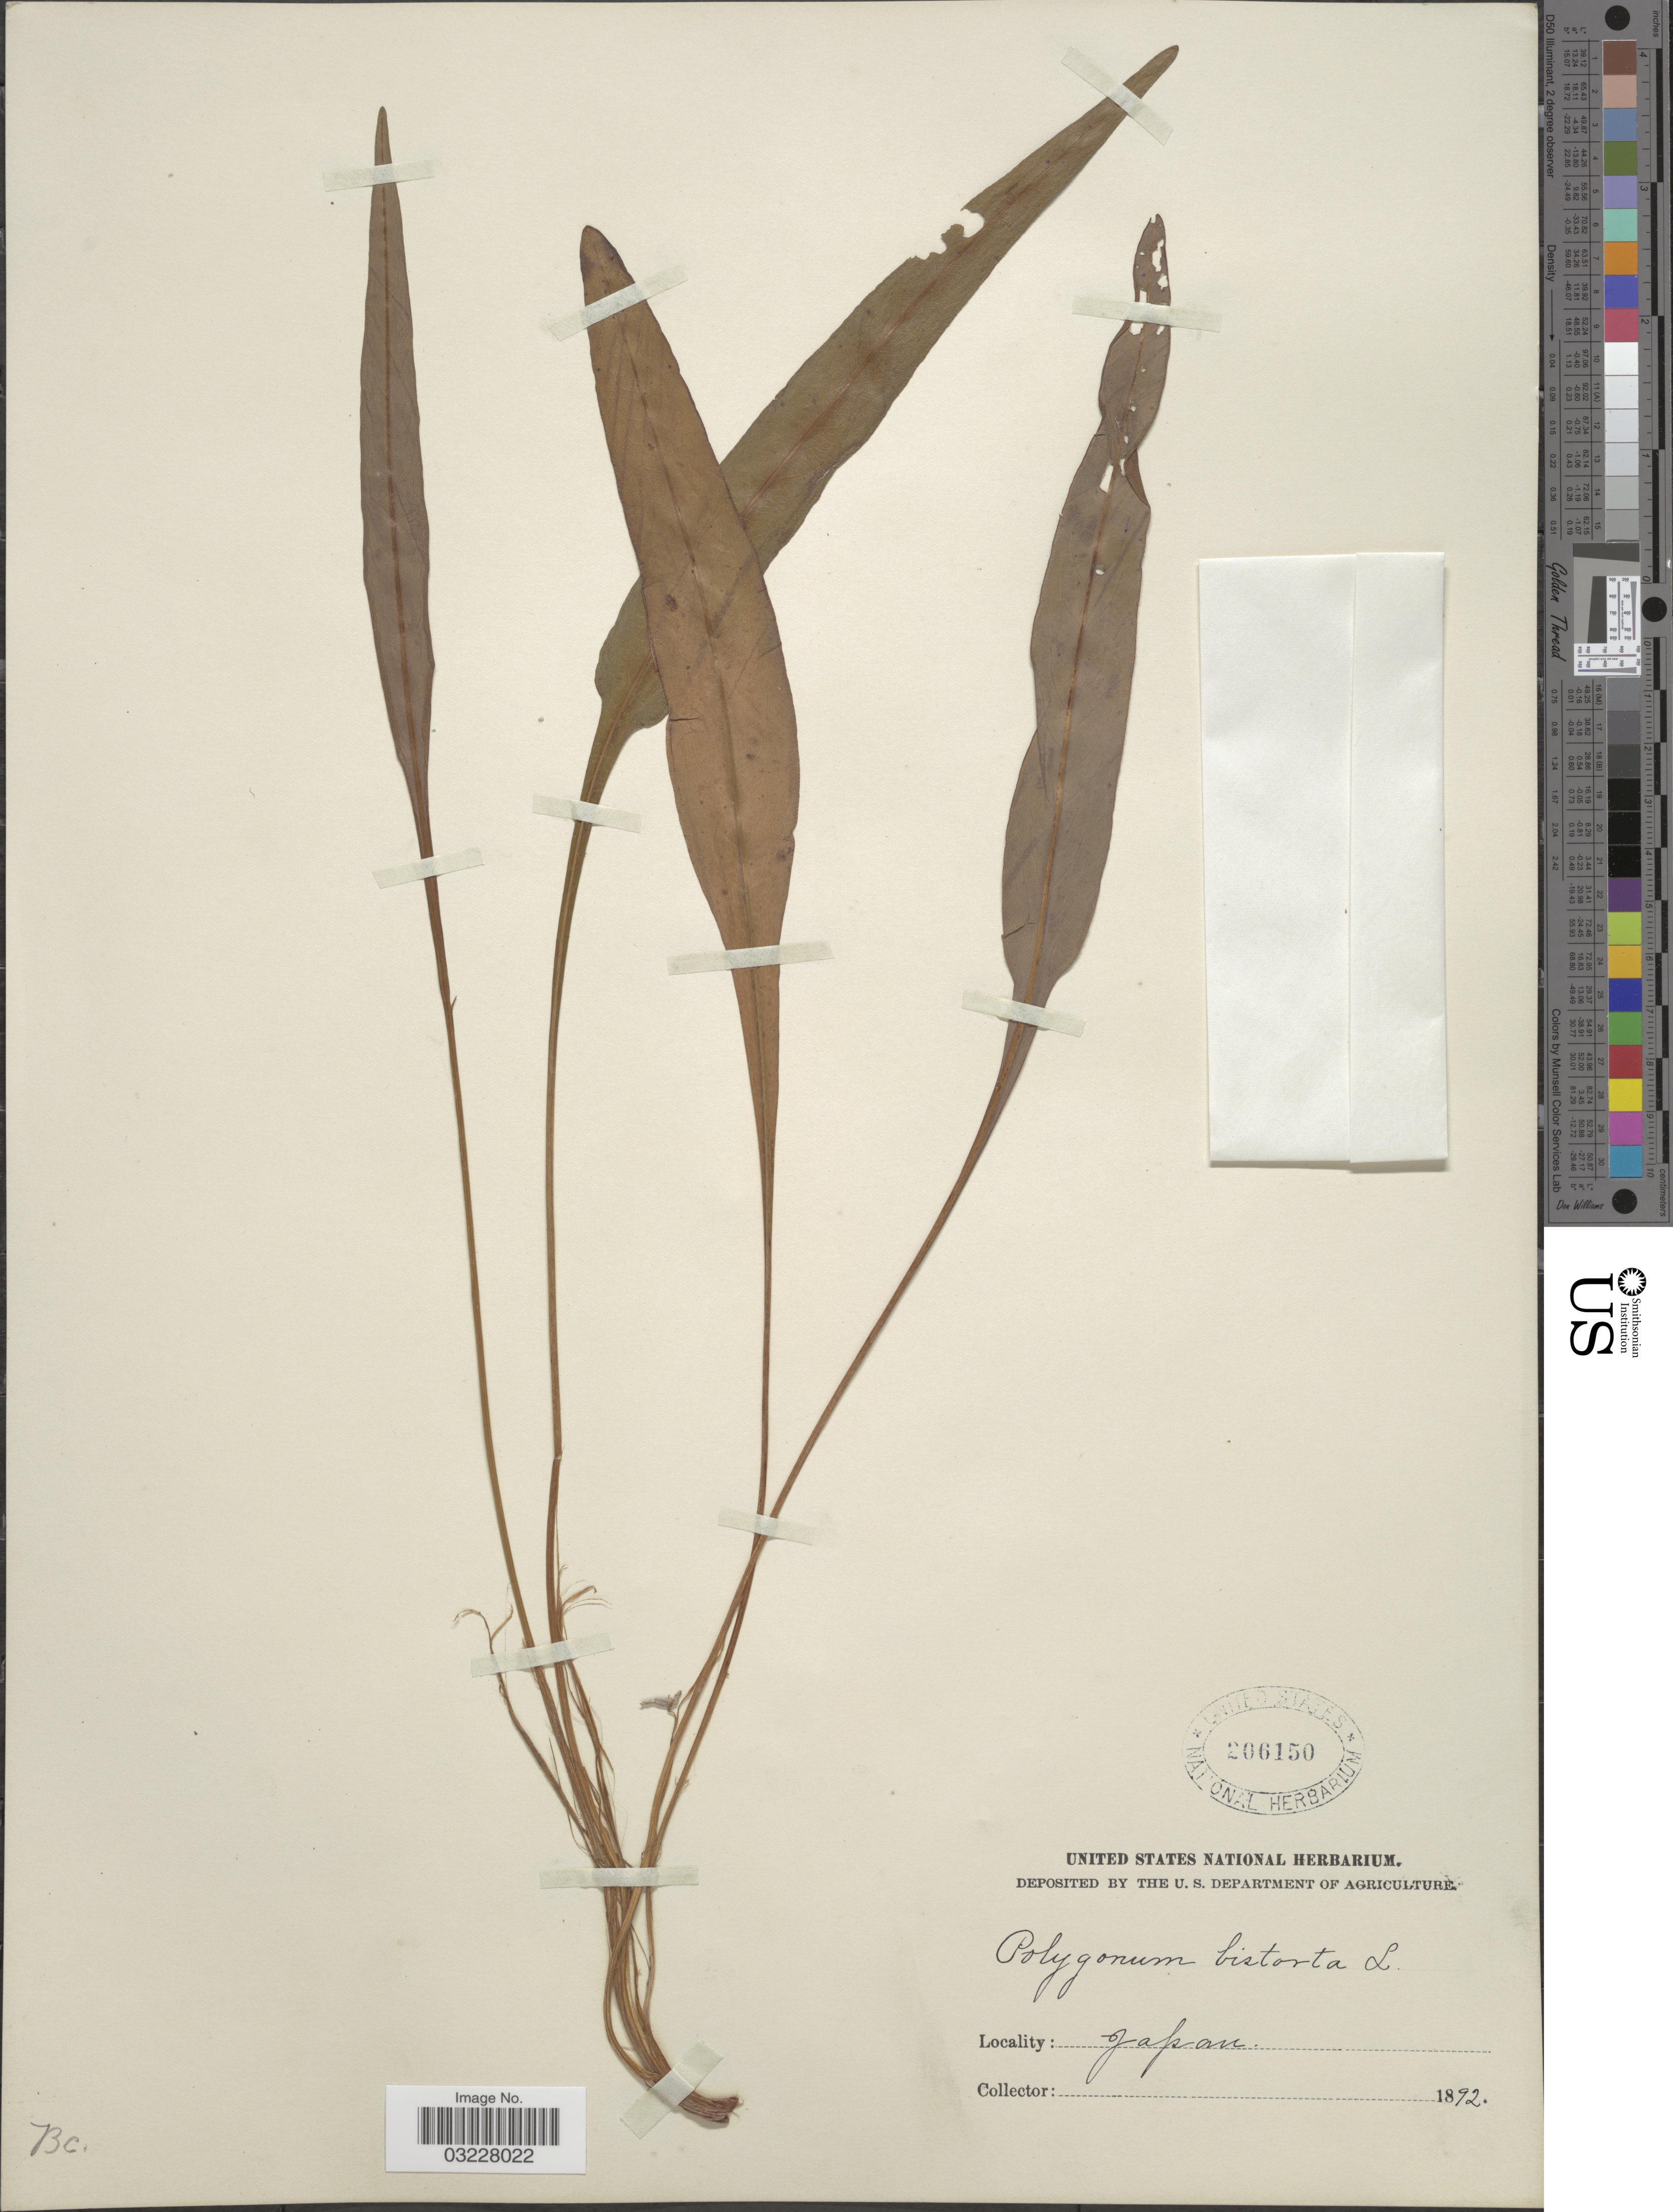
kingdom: Plantae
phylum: Tracheophyta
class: Magnoliopsida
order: Caryophyllales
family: Polygonaceae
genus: Bistorta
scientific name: Bistorta officinalis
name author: Delarbre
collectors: ex herb. United States National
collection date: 1892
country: Japan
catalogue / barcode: US 206150